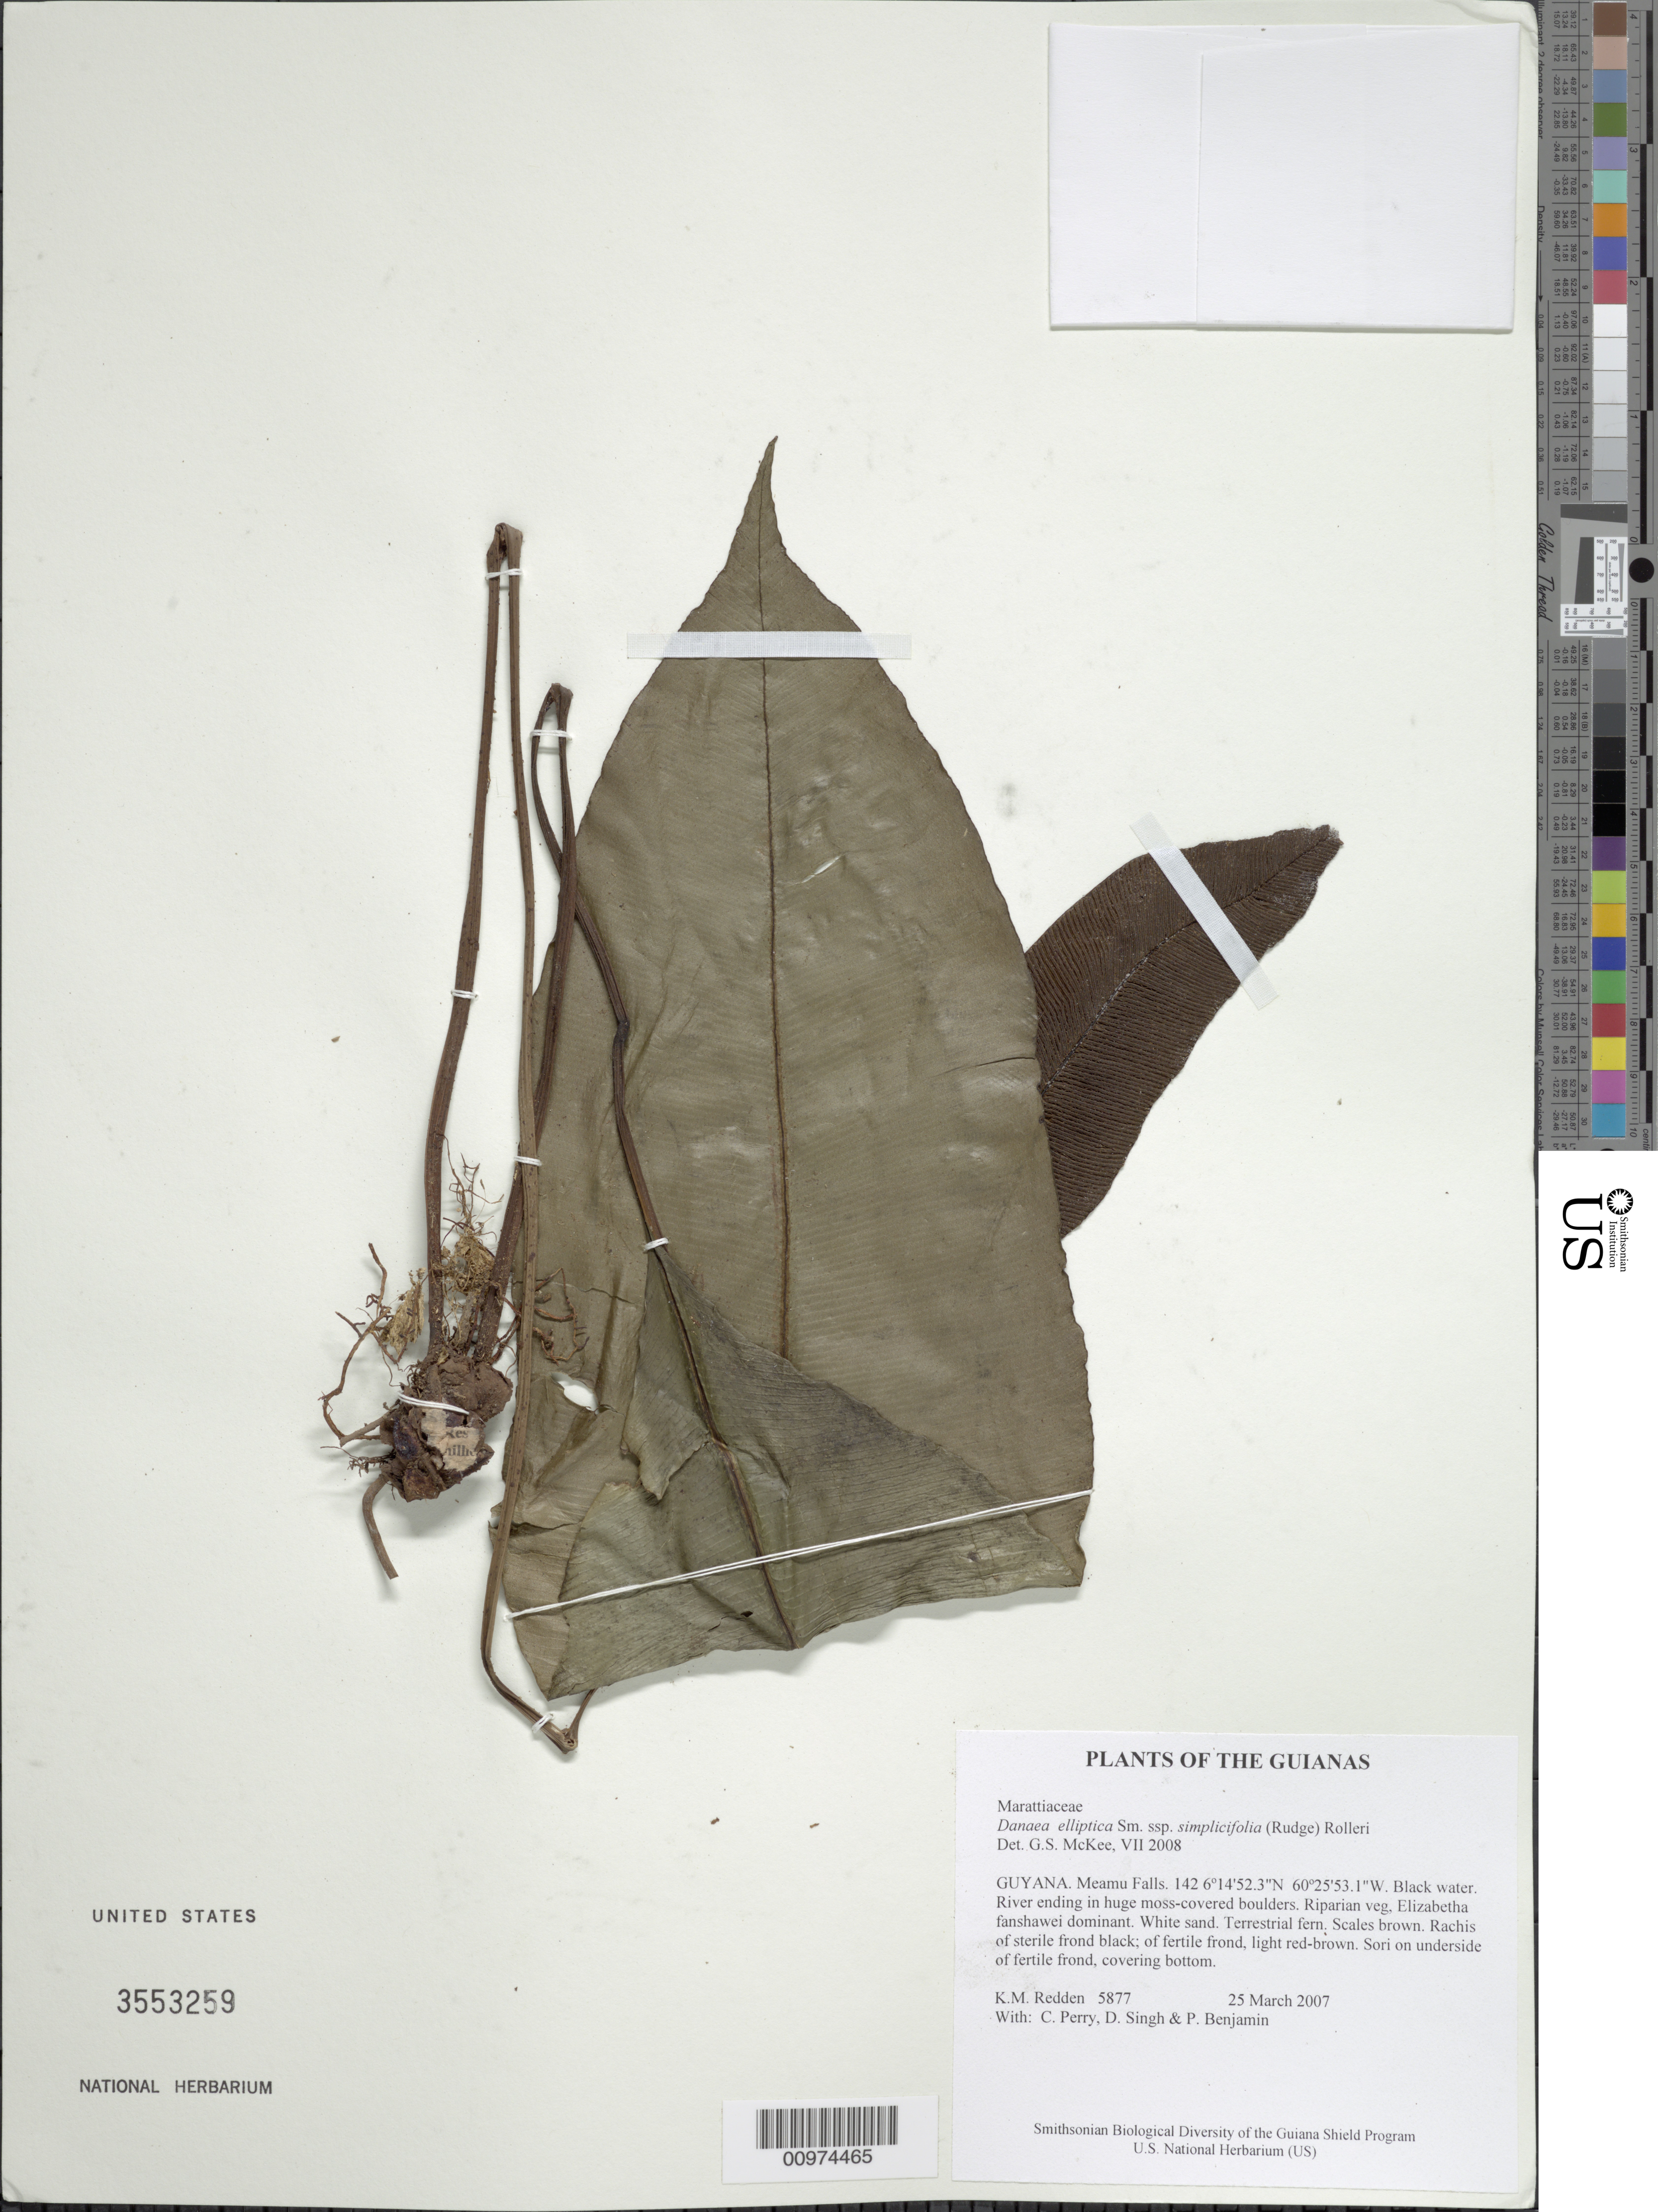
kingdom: Plantae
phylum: Tracheophyta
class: Polypodiopsida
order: Marattiales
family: Marattiaceae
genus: Danaea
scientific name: Danaea elliptica subsp. simplicifolia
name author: (Rudge) Rolleri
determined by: McKee, G. S., (US), NMNH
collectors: K. M. Redden, C. Perry, D. Singh & P. Benjamin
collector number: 5877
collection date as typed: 25 March 2007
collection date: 2007-03-25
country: Guyana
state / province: Cuyuni-Mazaruni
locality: Meamu Falls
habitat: Black water. River ending in huge moss-covered boulders. Riparian veg, Elizabetha fanshawei dominant. White sand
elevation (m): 142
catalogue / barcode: US 3553259